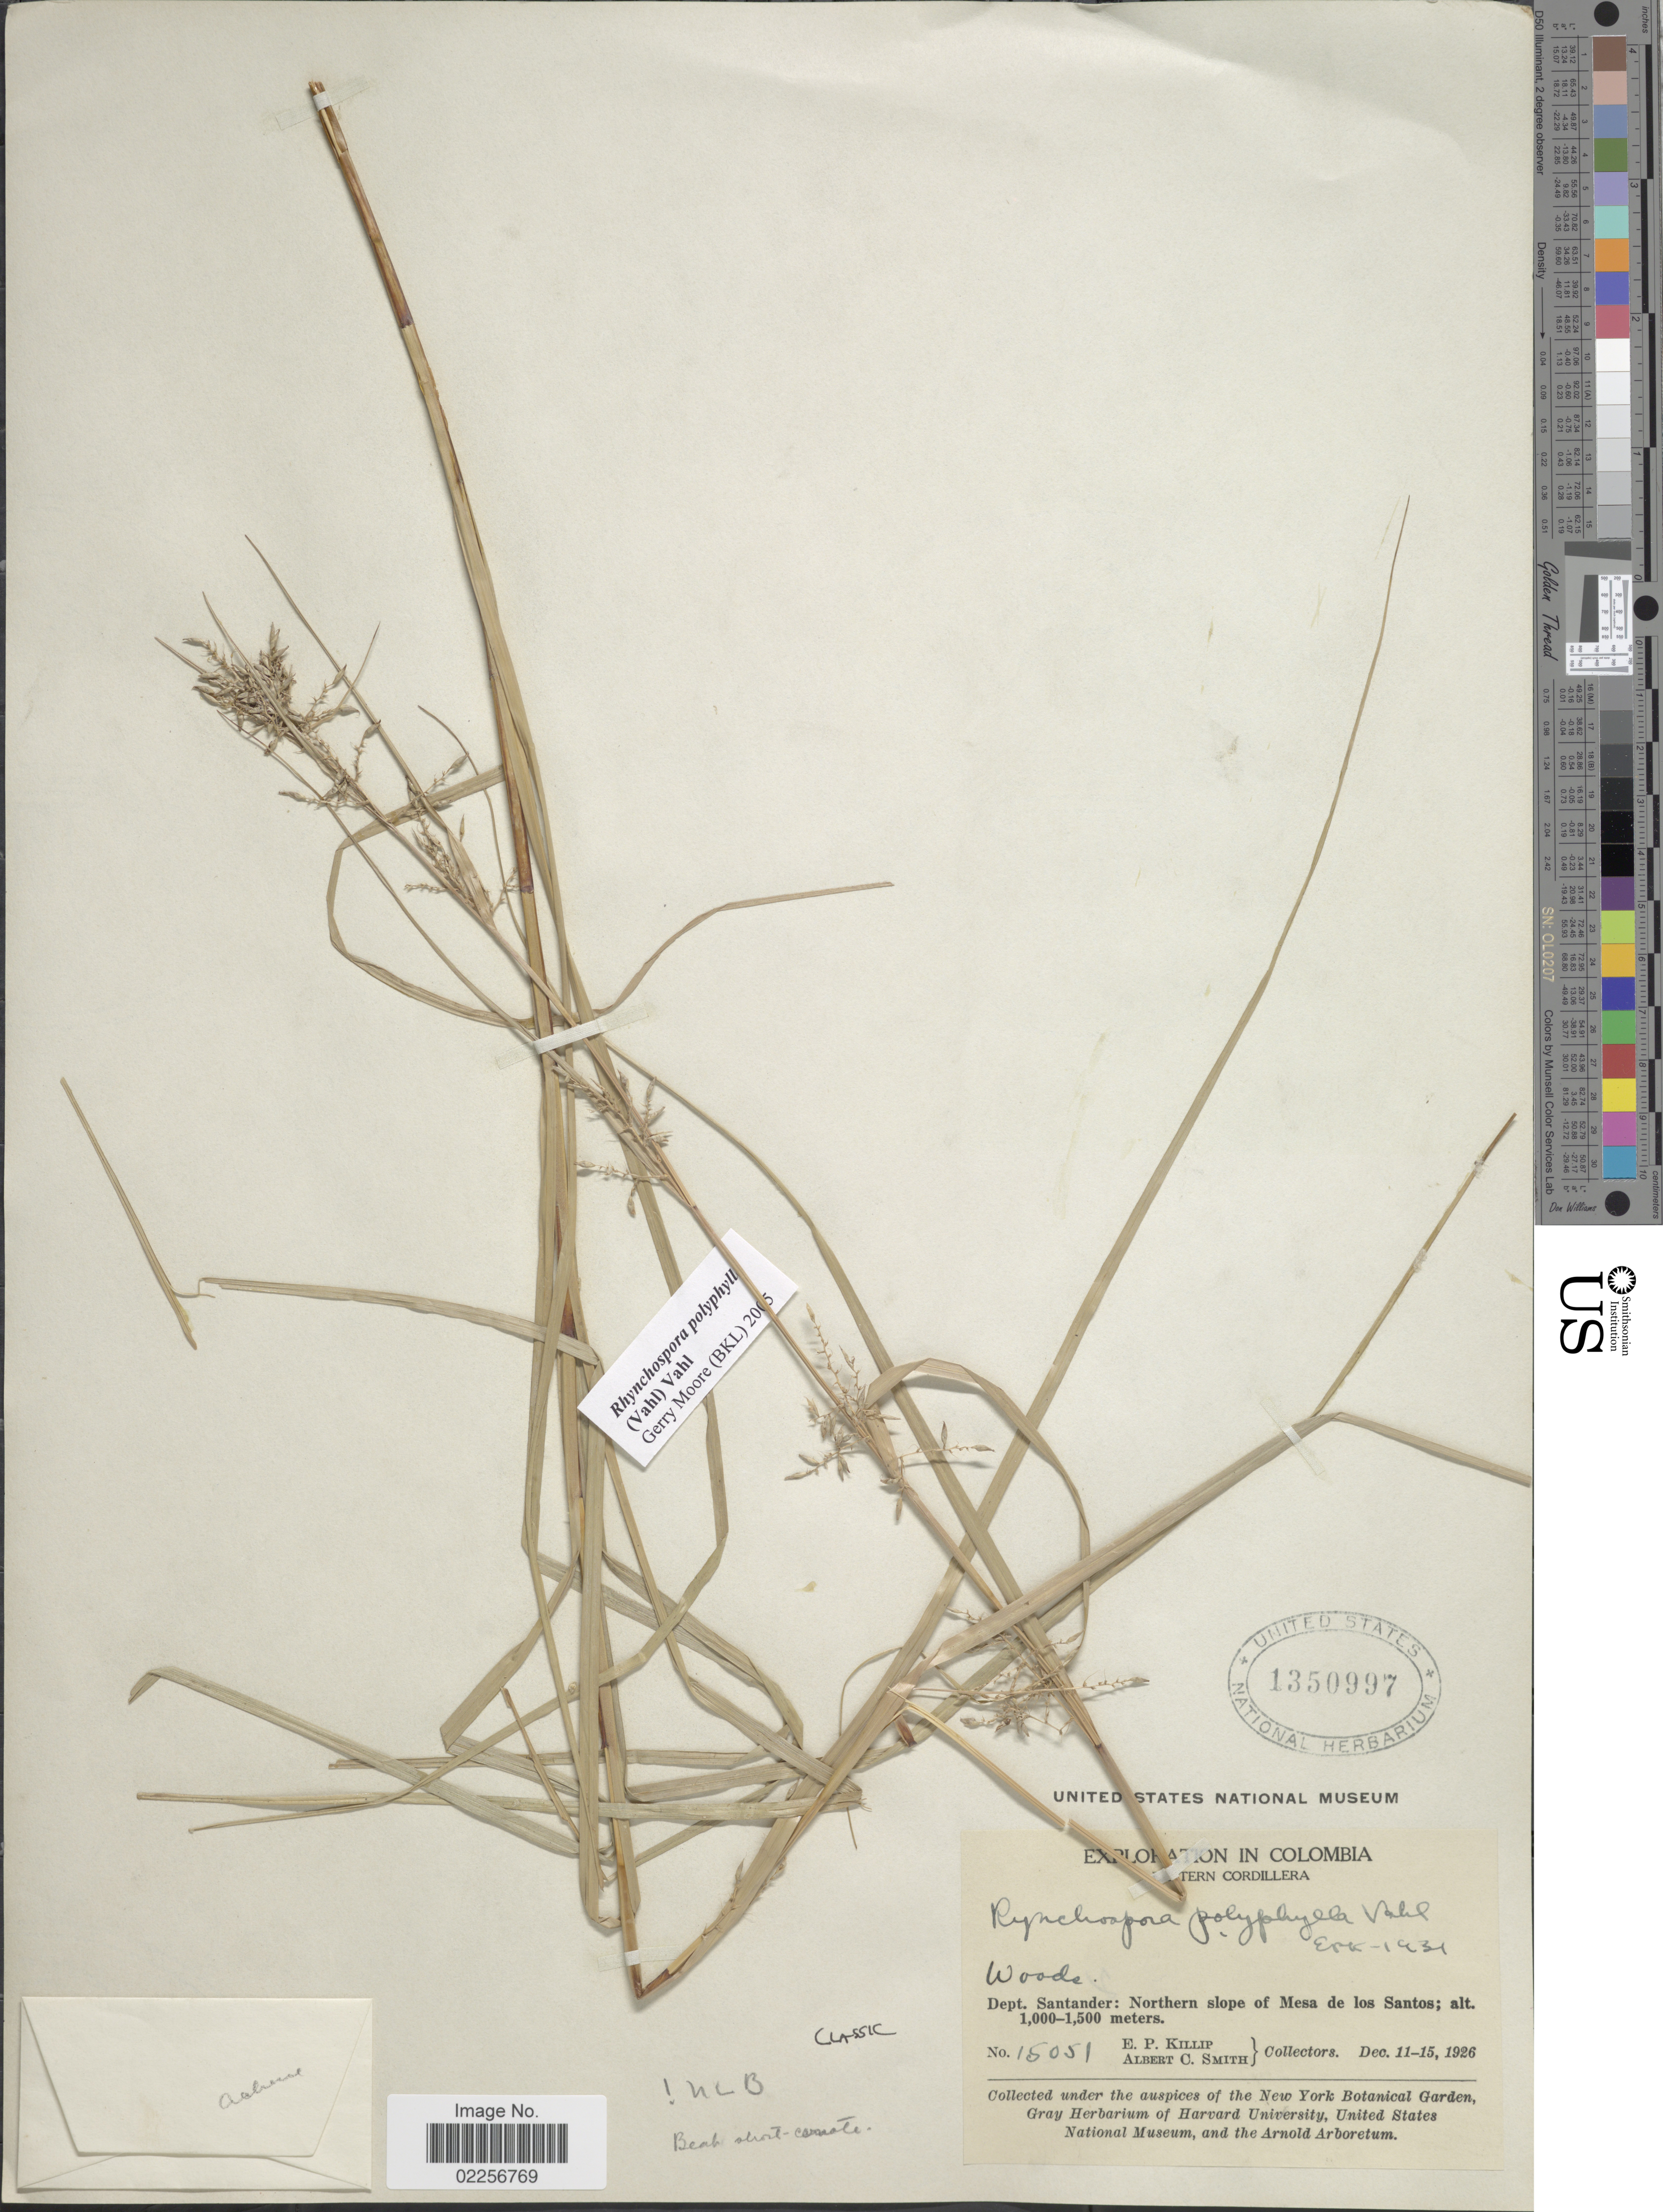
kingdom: Plantae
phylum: Tracheophyta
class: Liliopsida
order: Poales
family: Cyperaceae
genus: Rhynchospora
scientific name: Rhynchospora polyphylla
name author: (Vahl) Vahl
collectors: E. P. Killip & A. C. Smith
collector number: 15051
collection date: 1926-12-11/1926-12-15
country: Colombia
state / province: Santander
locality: Eastern Cordillera, northern slope of Mesa de los Santos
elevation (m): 1000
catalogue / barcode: US 1350997